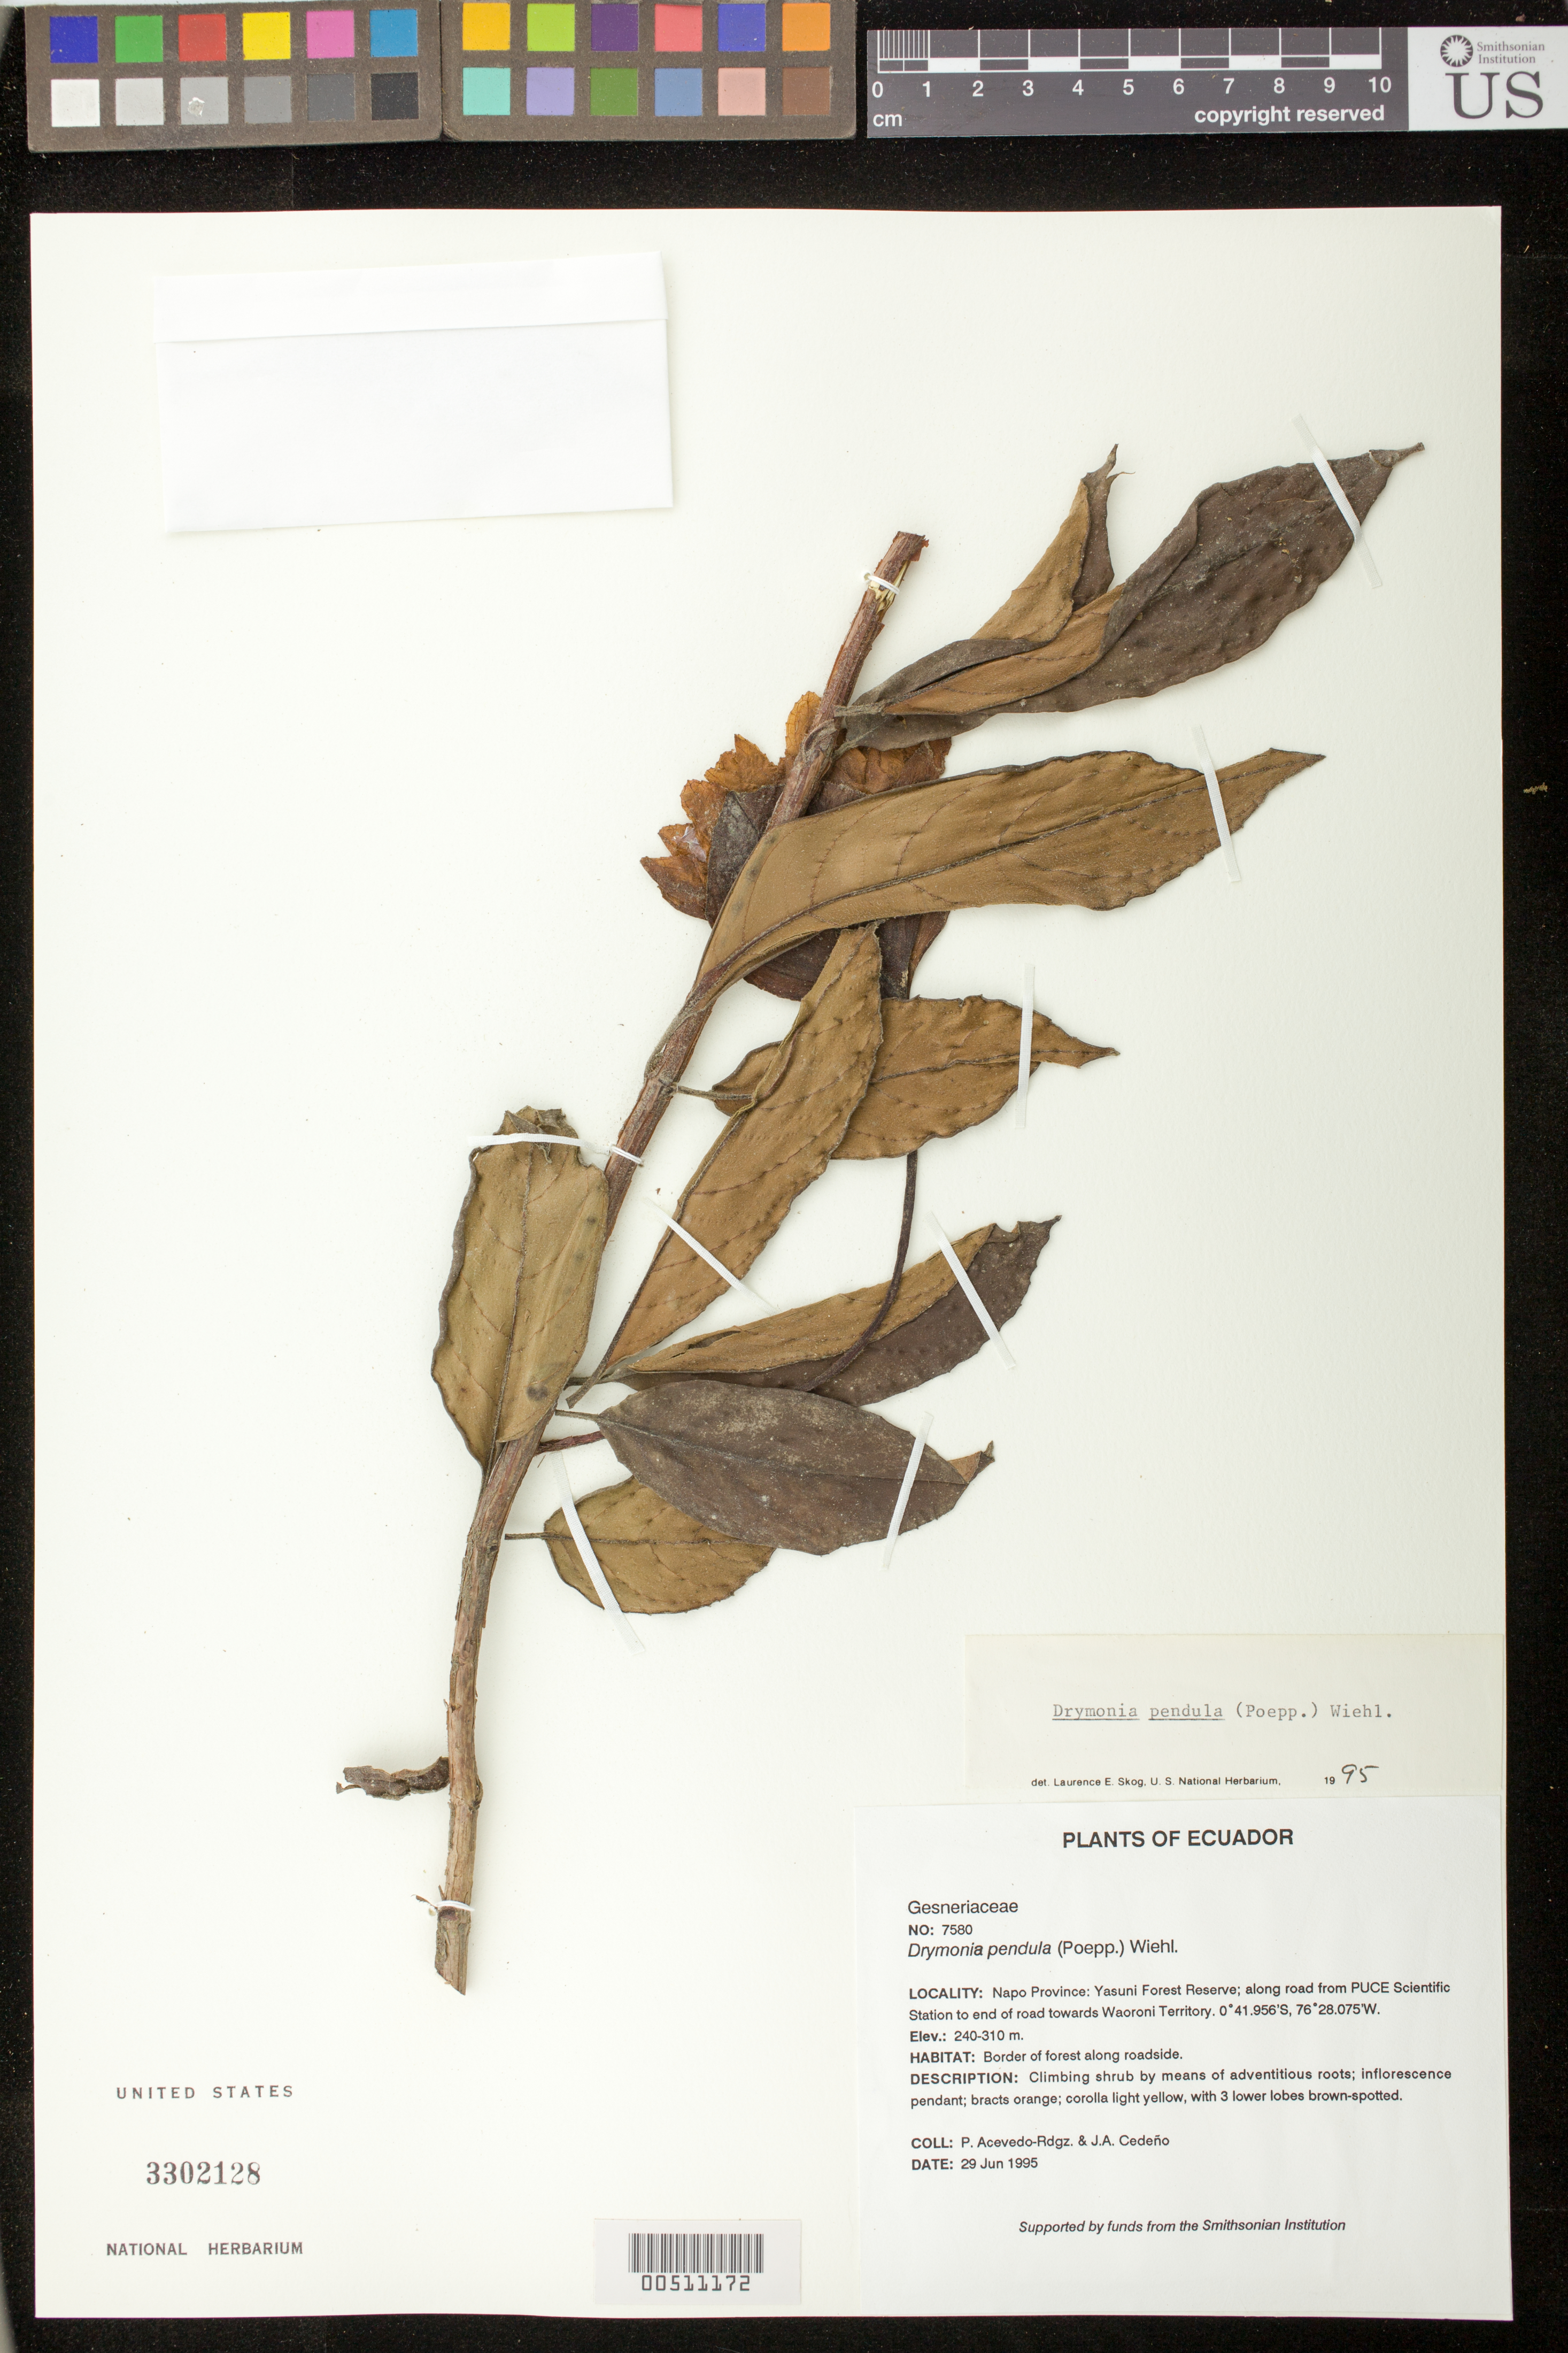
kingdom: Plantae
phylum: Tracheophyta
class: Magnoliopsida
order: Lamiales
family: Gesneriaceae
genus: Drymonia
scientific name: Drymonia pendula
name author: (Poepp.) Wiehler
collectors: P. Acevedo-Rodr. & J. A. Cedeño M.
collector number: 7580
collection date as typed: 29 Jun 1995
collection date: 1995-06-29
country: Ecuador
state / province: Napo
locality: Yasuni Forest Reserve, along road from Puce scientific station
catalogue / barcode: US 3302128